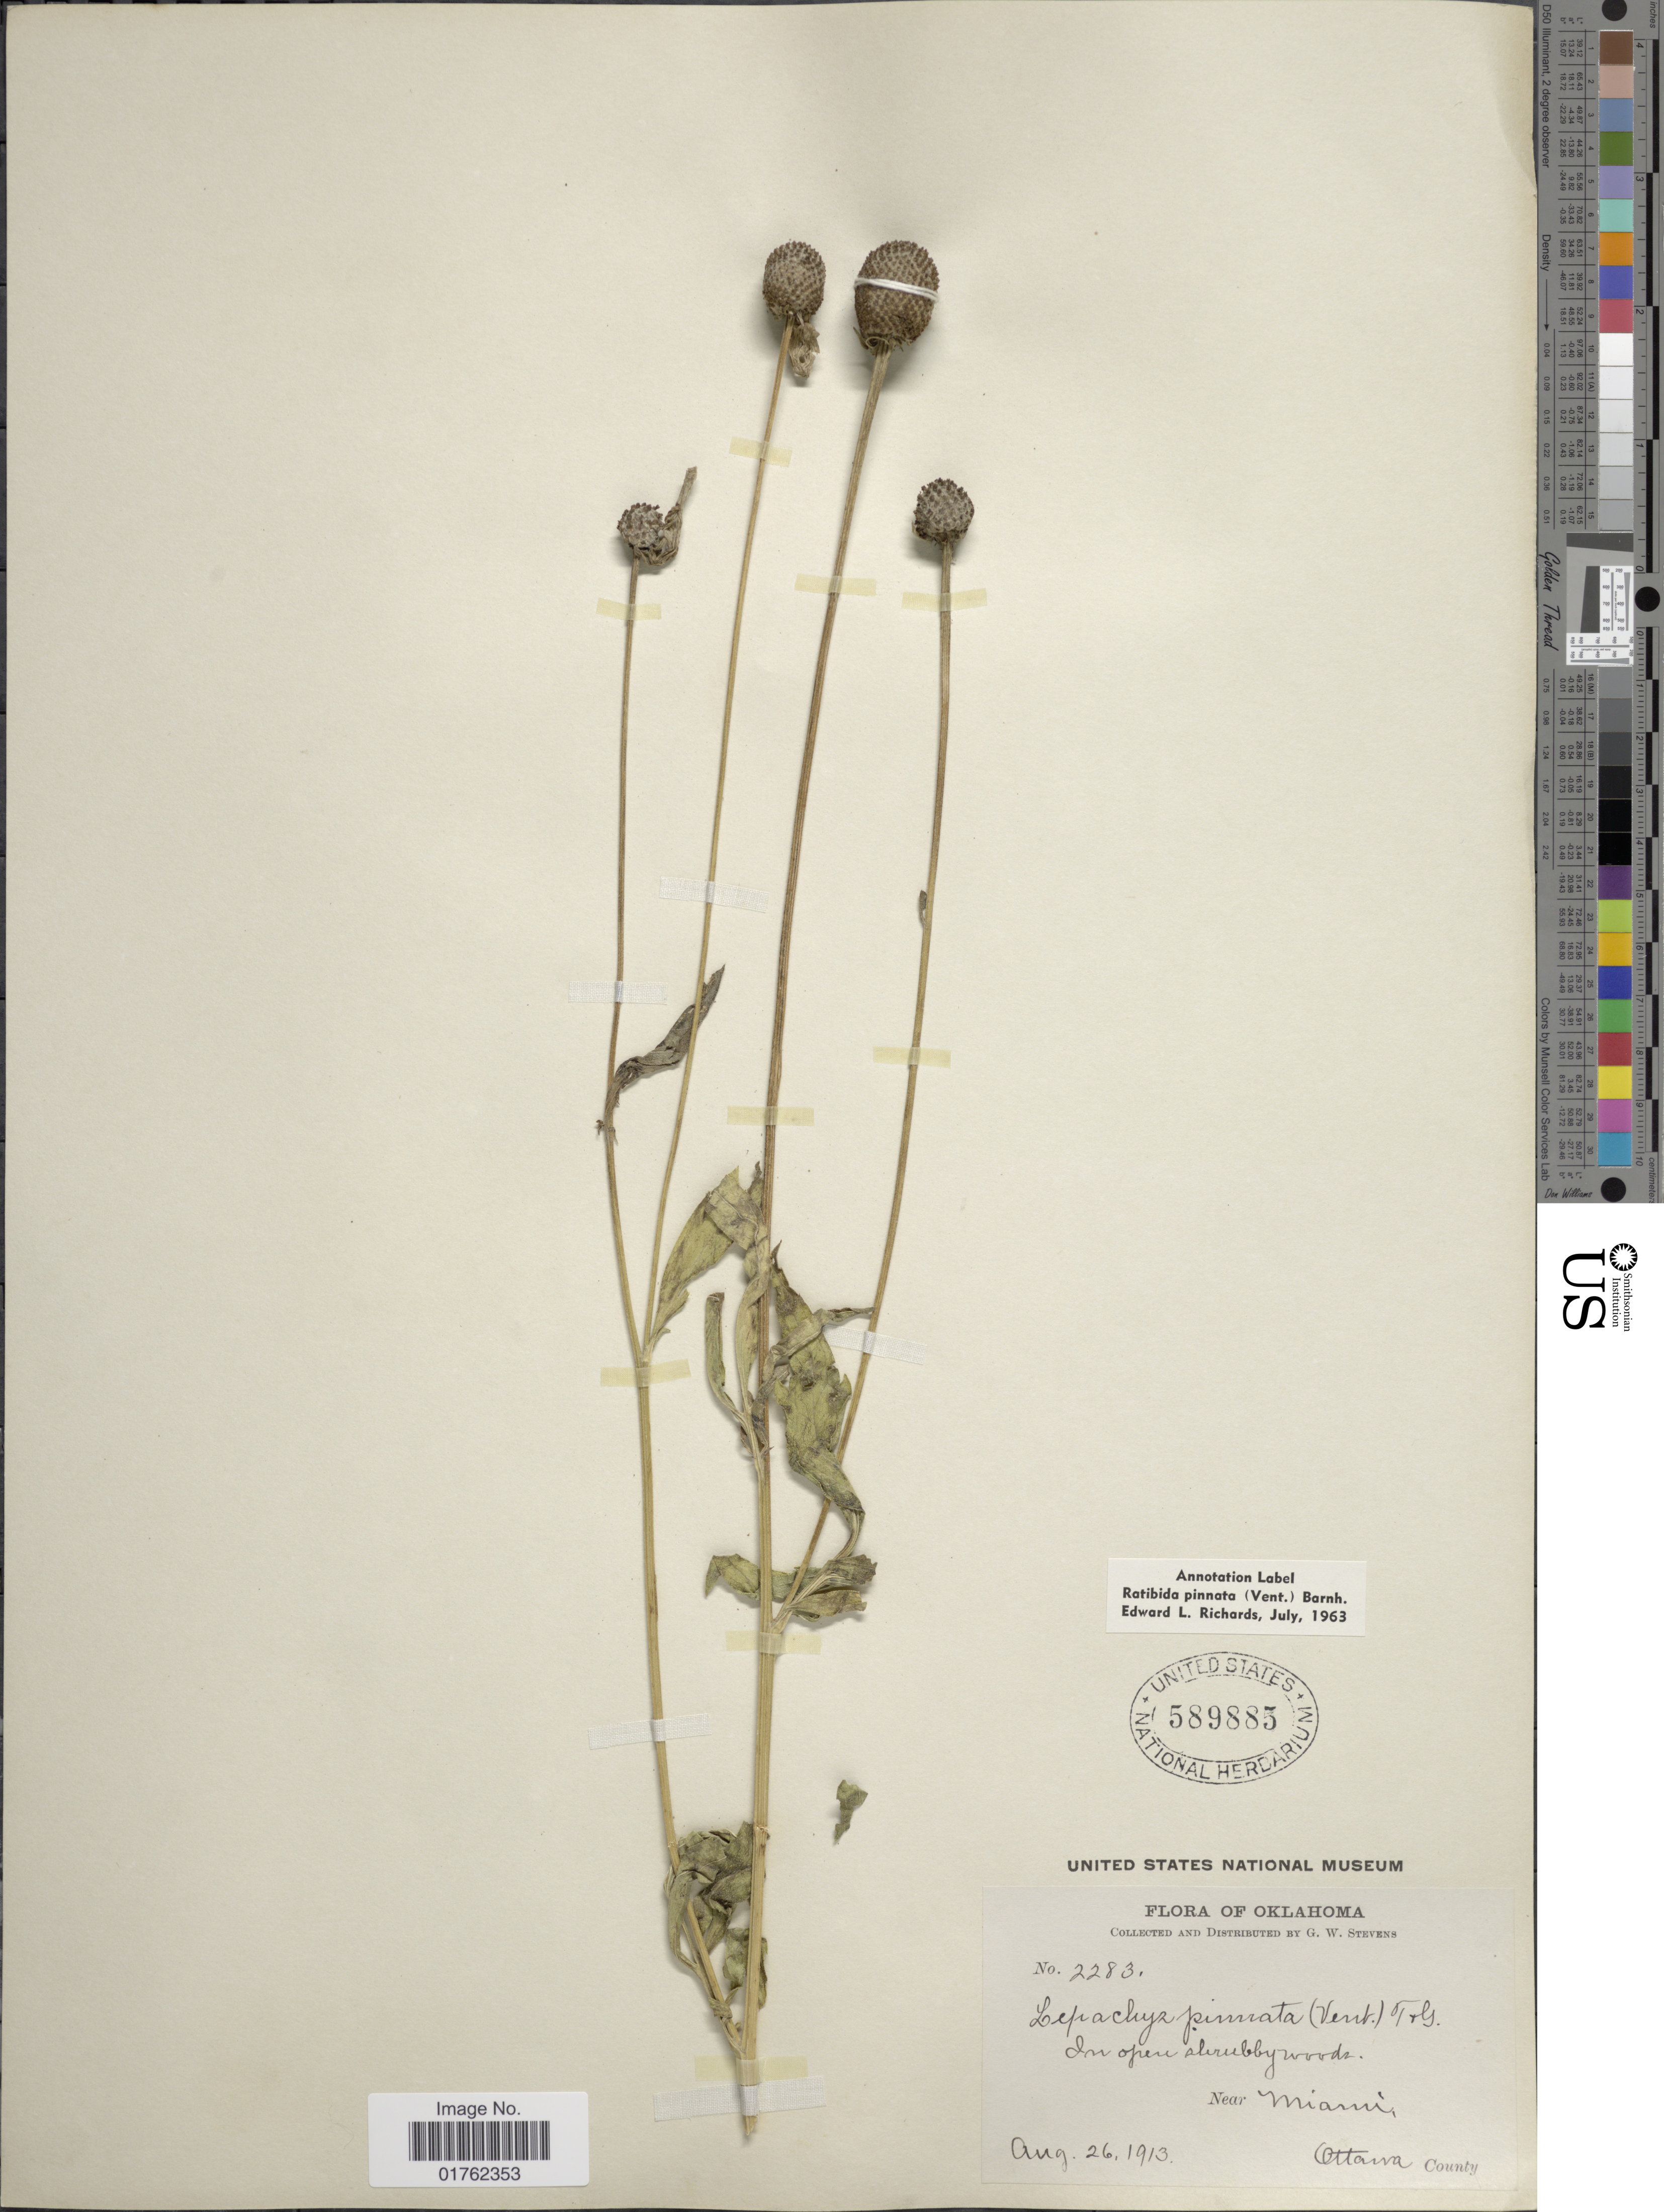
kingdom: Plantae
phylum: Tracheophyta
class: Magnoliopsida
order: Asterales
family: Asteraceae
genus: Ratibida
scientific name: Ratibida pinnata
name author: (Vent.) Barnhart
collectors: G. W. Stevens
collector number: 2283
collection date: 1913-08-26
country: United States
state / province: Oklahoma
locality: Near Miami, Ottawa County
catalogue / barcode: US 589885